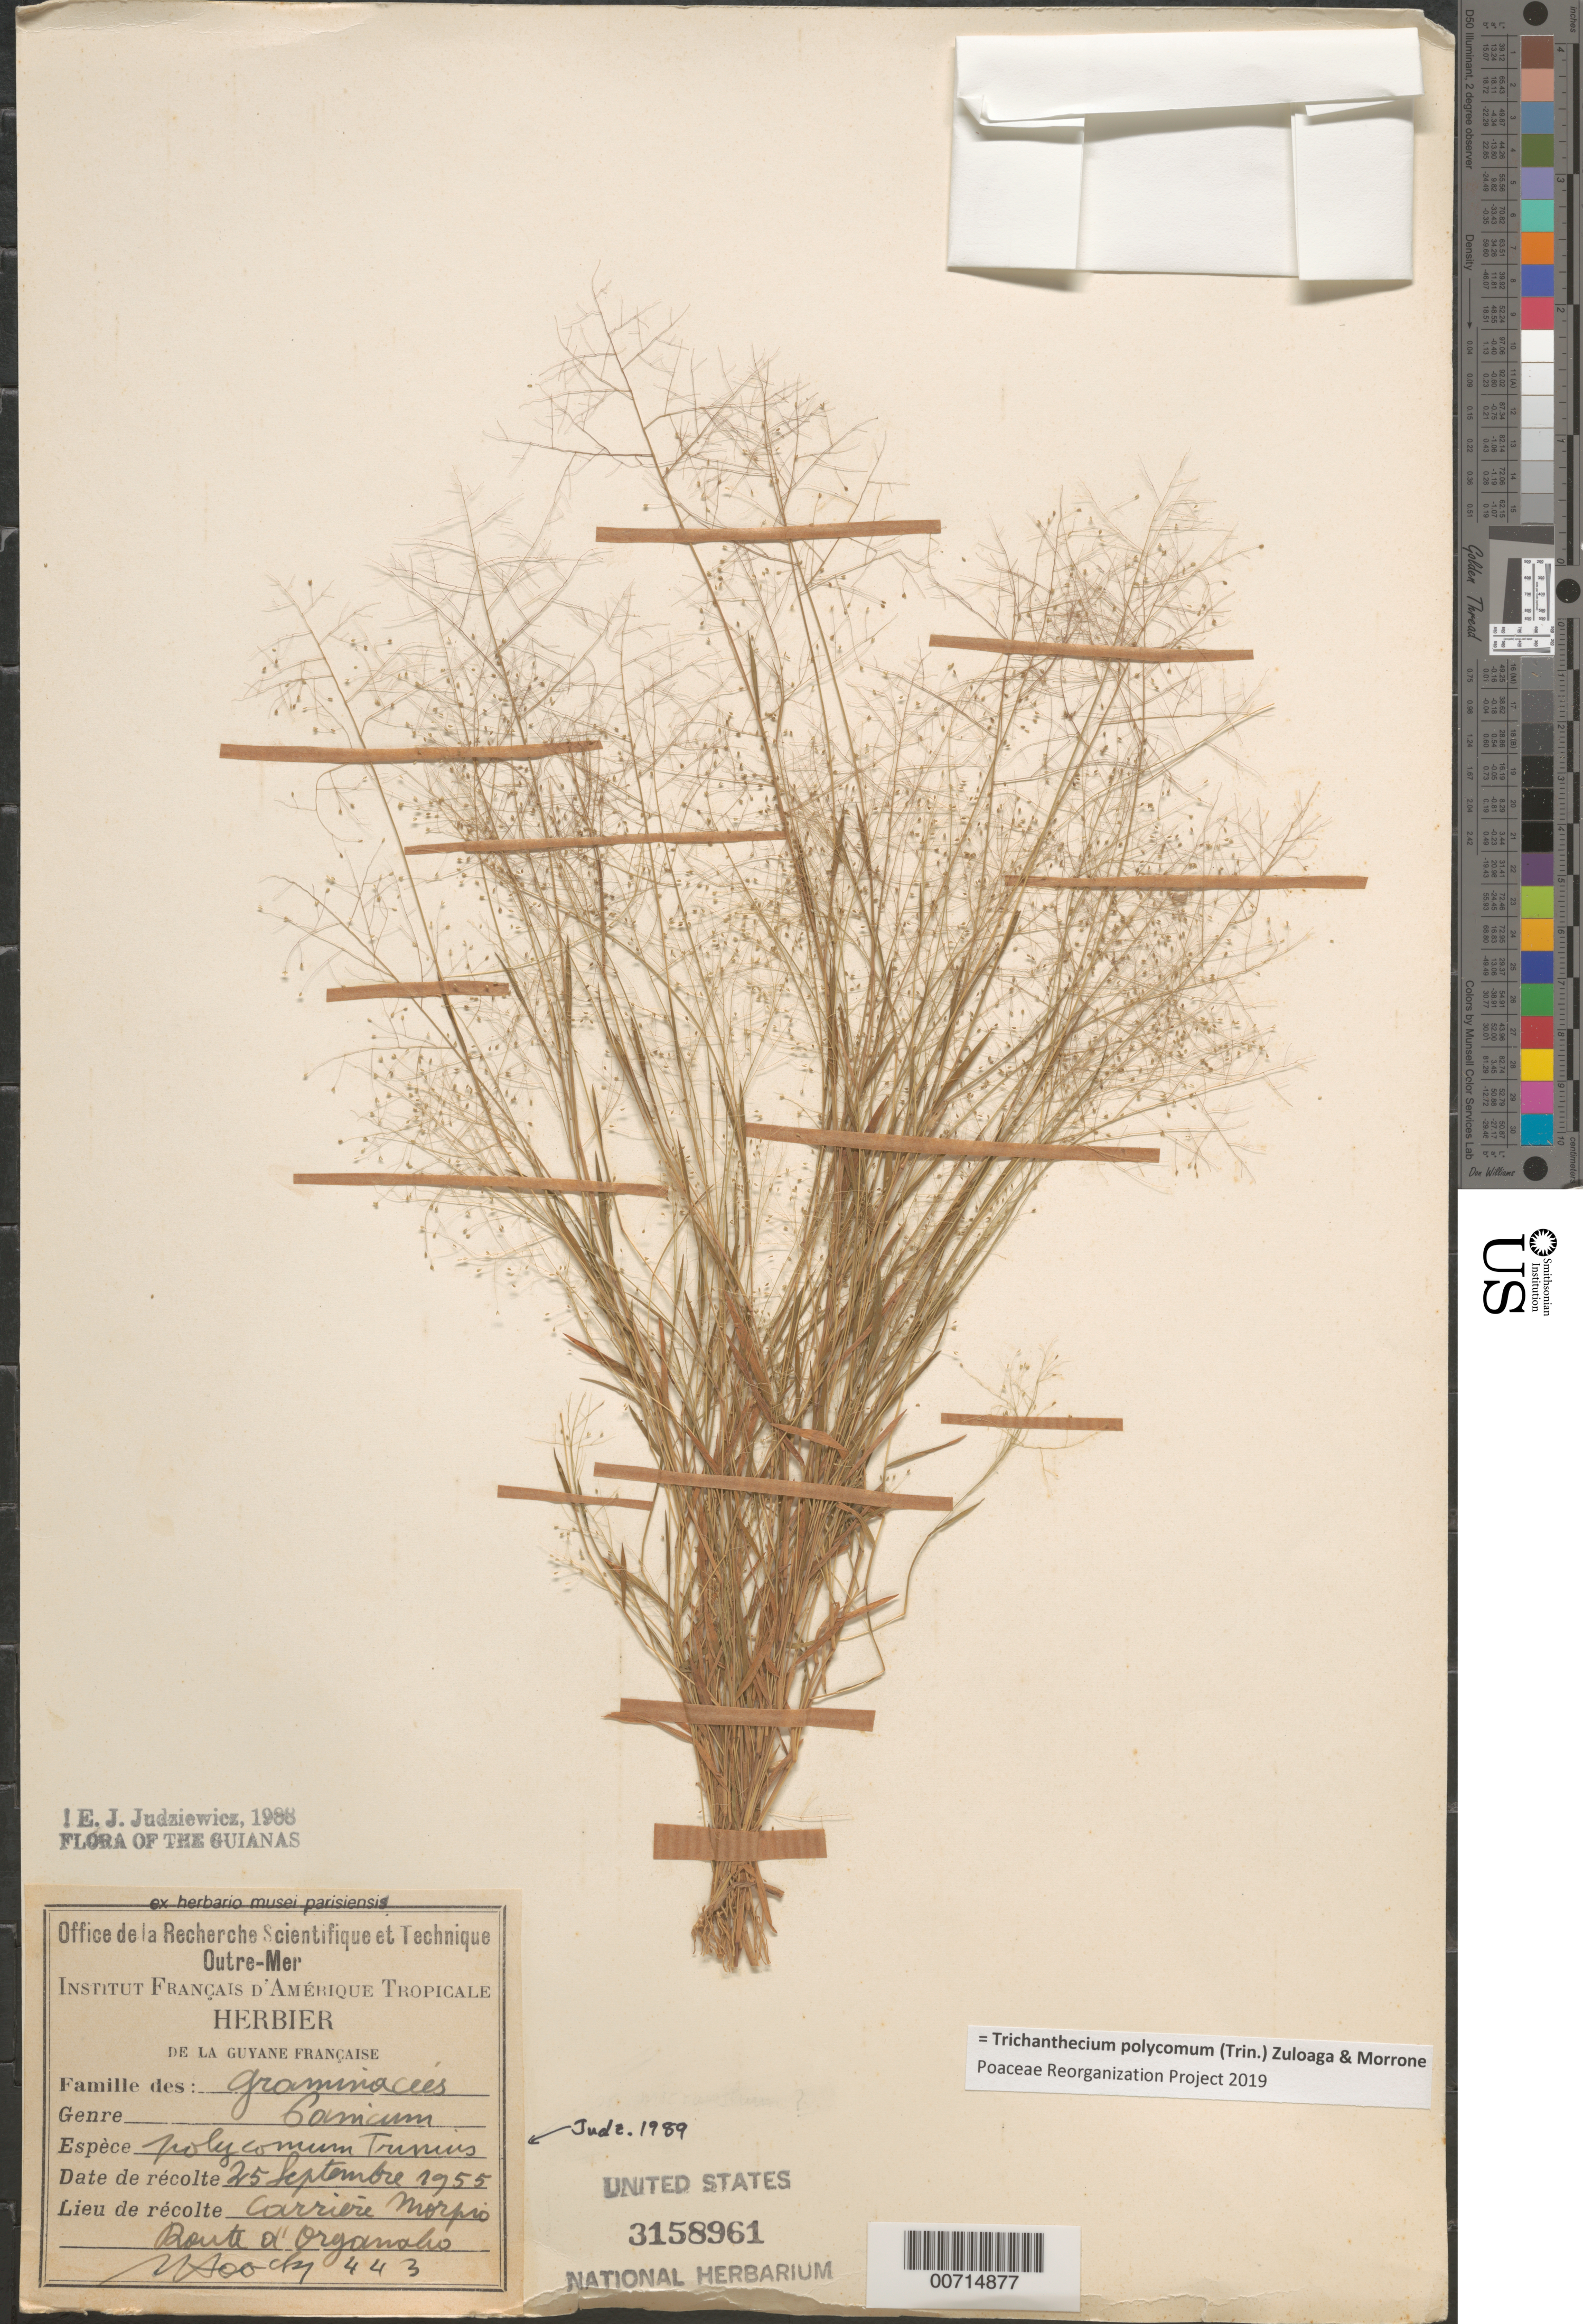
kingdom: Plantae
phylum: Tracheophyta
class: Liliopsida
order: Poales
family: Poaceae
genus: Trichanthecium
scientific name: Trichanthecium polycomum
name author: (Trin.) Zuloaga & Morrone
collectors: -. Hook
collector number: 443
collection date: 1955-09-25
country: French Guiana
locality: Carriere Morpio Route a Organaho.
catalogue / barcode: US 3158961